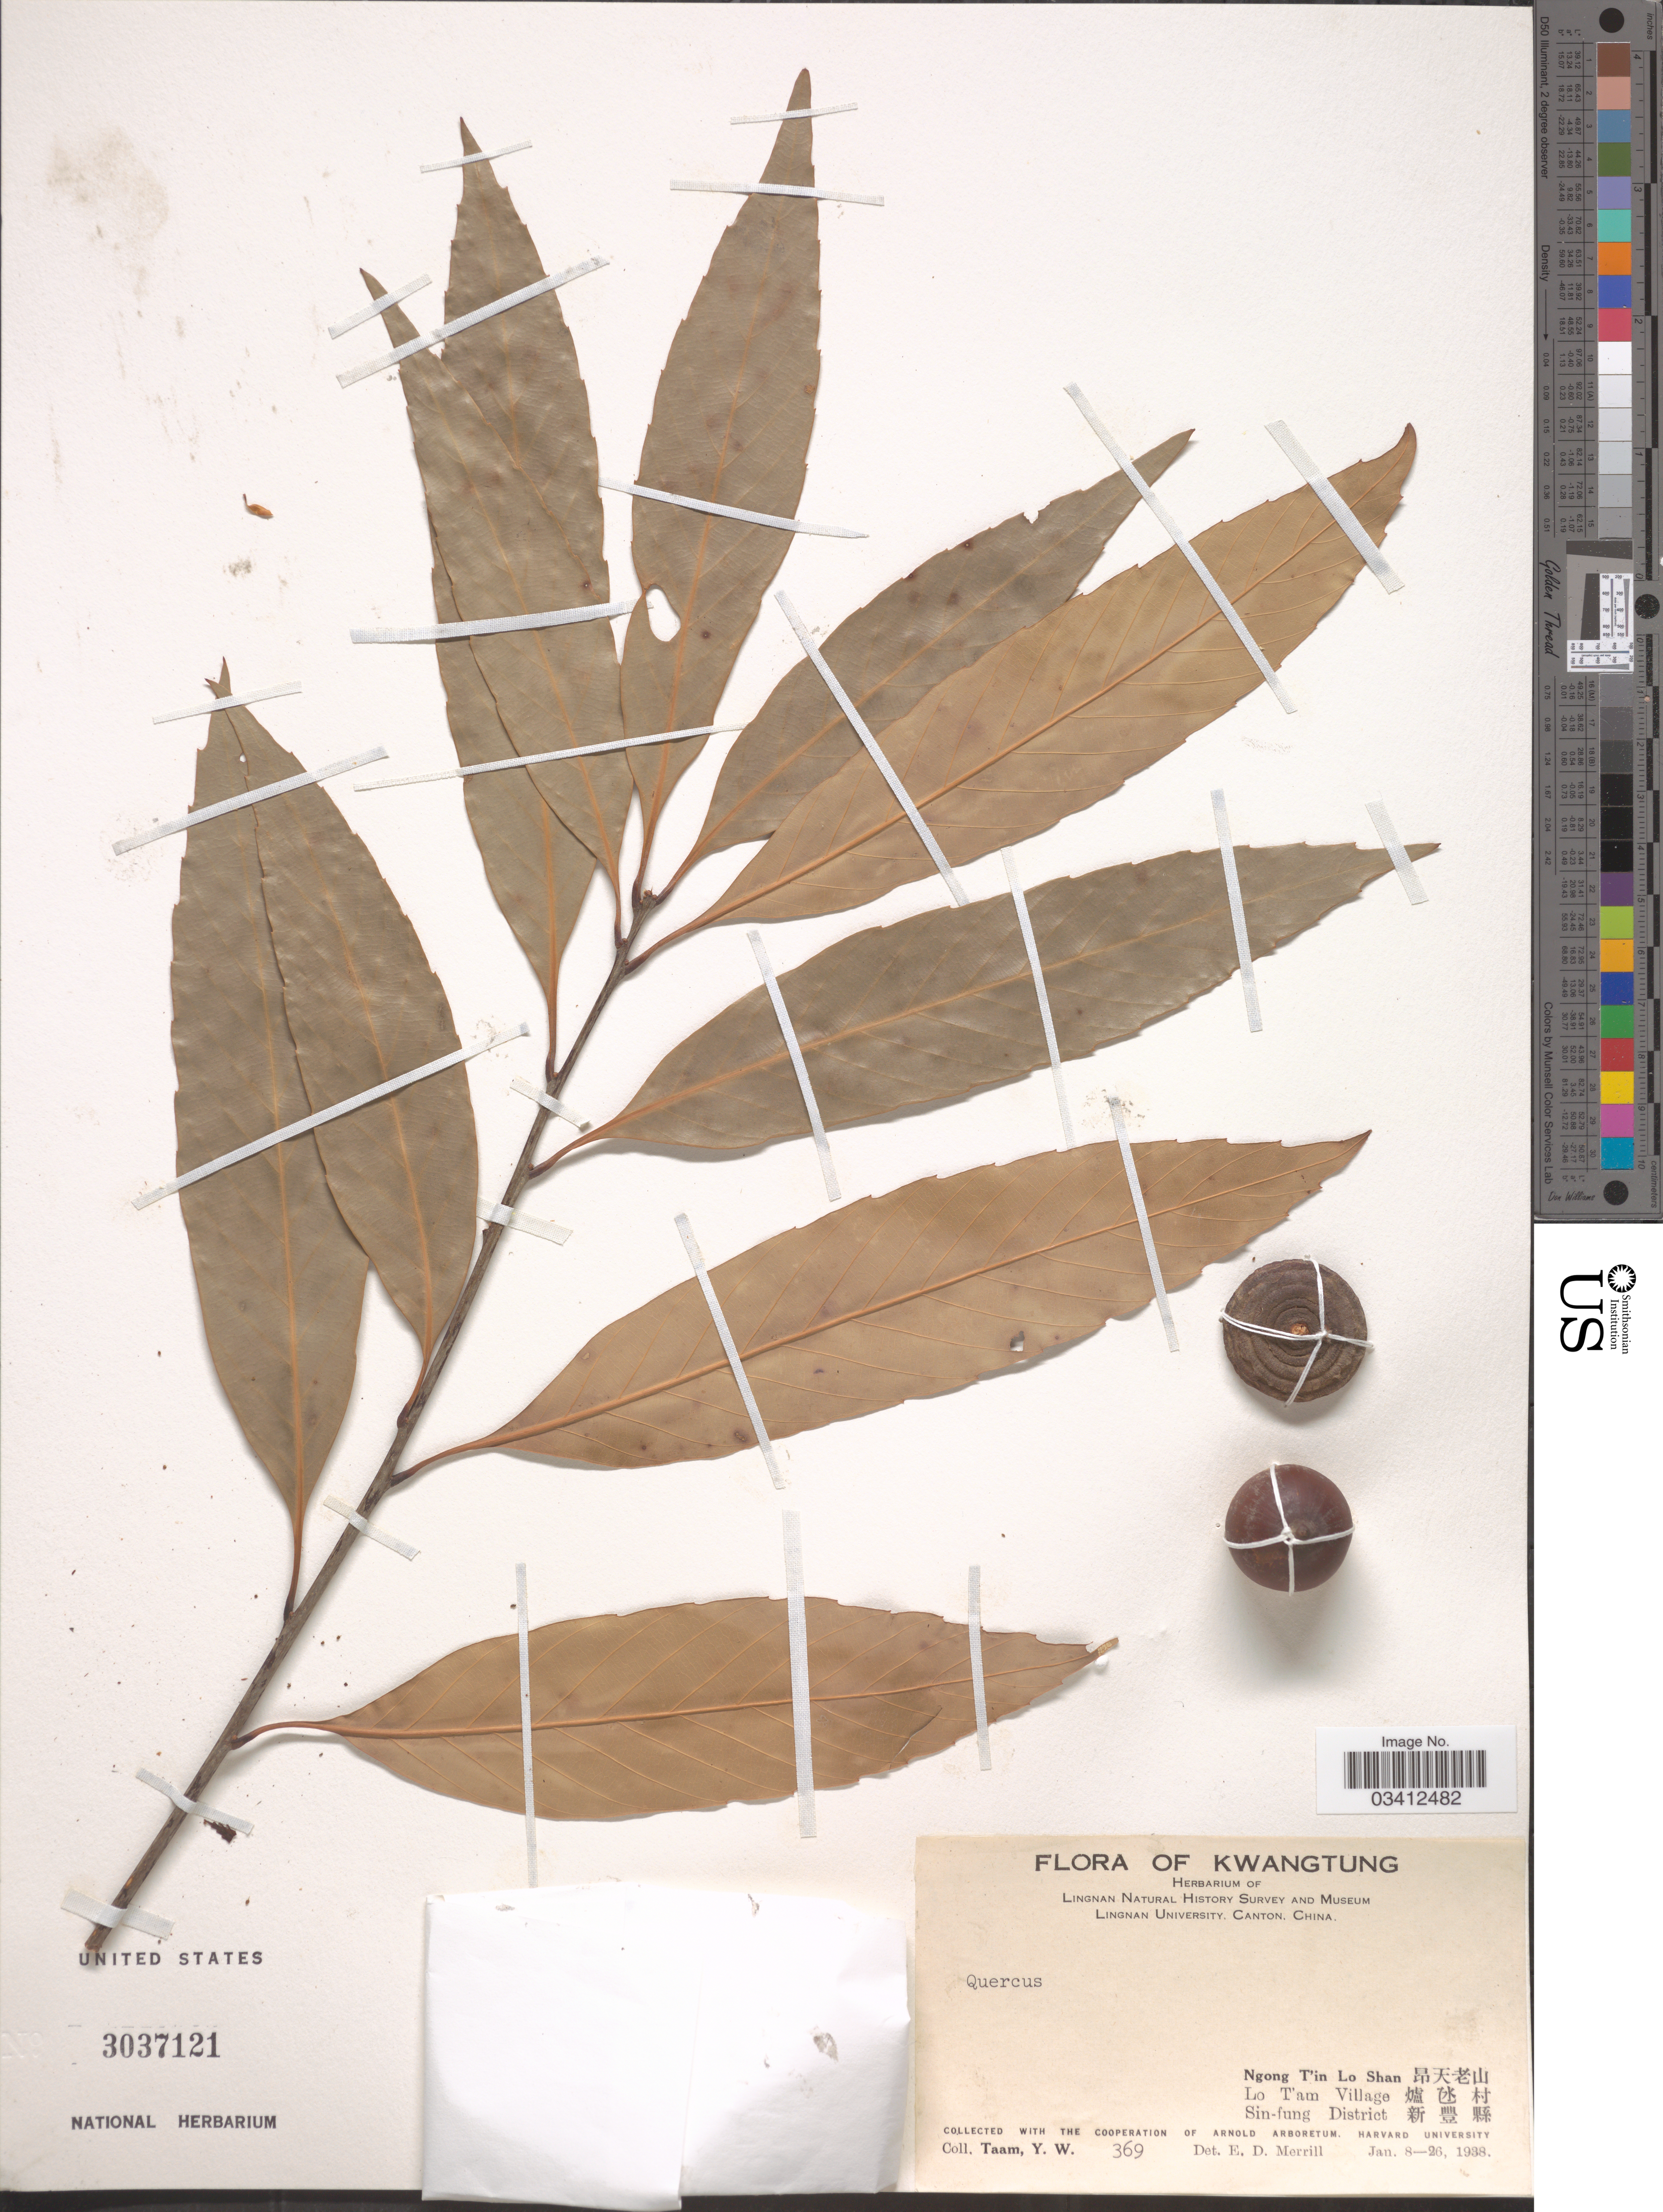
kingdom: Plantae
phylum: Tracheophyta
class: Magnoliopsida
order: Fagales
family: Fagaceae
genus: Quercus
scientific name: Quercus sp.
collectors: Y. W. Taam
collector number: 369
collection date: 1938-01-08/1938-01-26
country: China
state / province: Guangdong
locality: Kwangtung. Ngong T'in Lo Shan X. Lo T'am Village X. Sin-fung District X.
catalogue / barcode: US 3037121